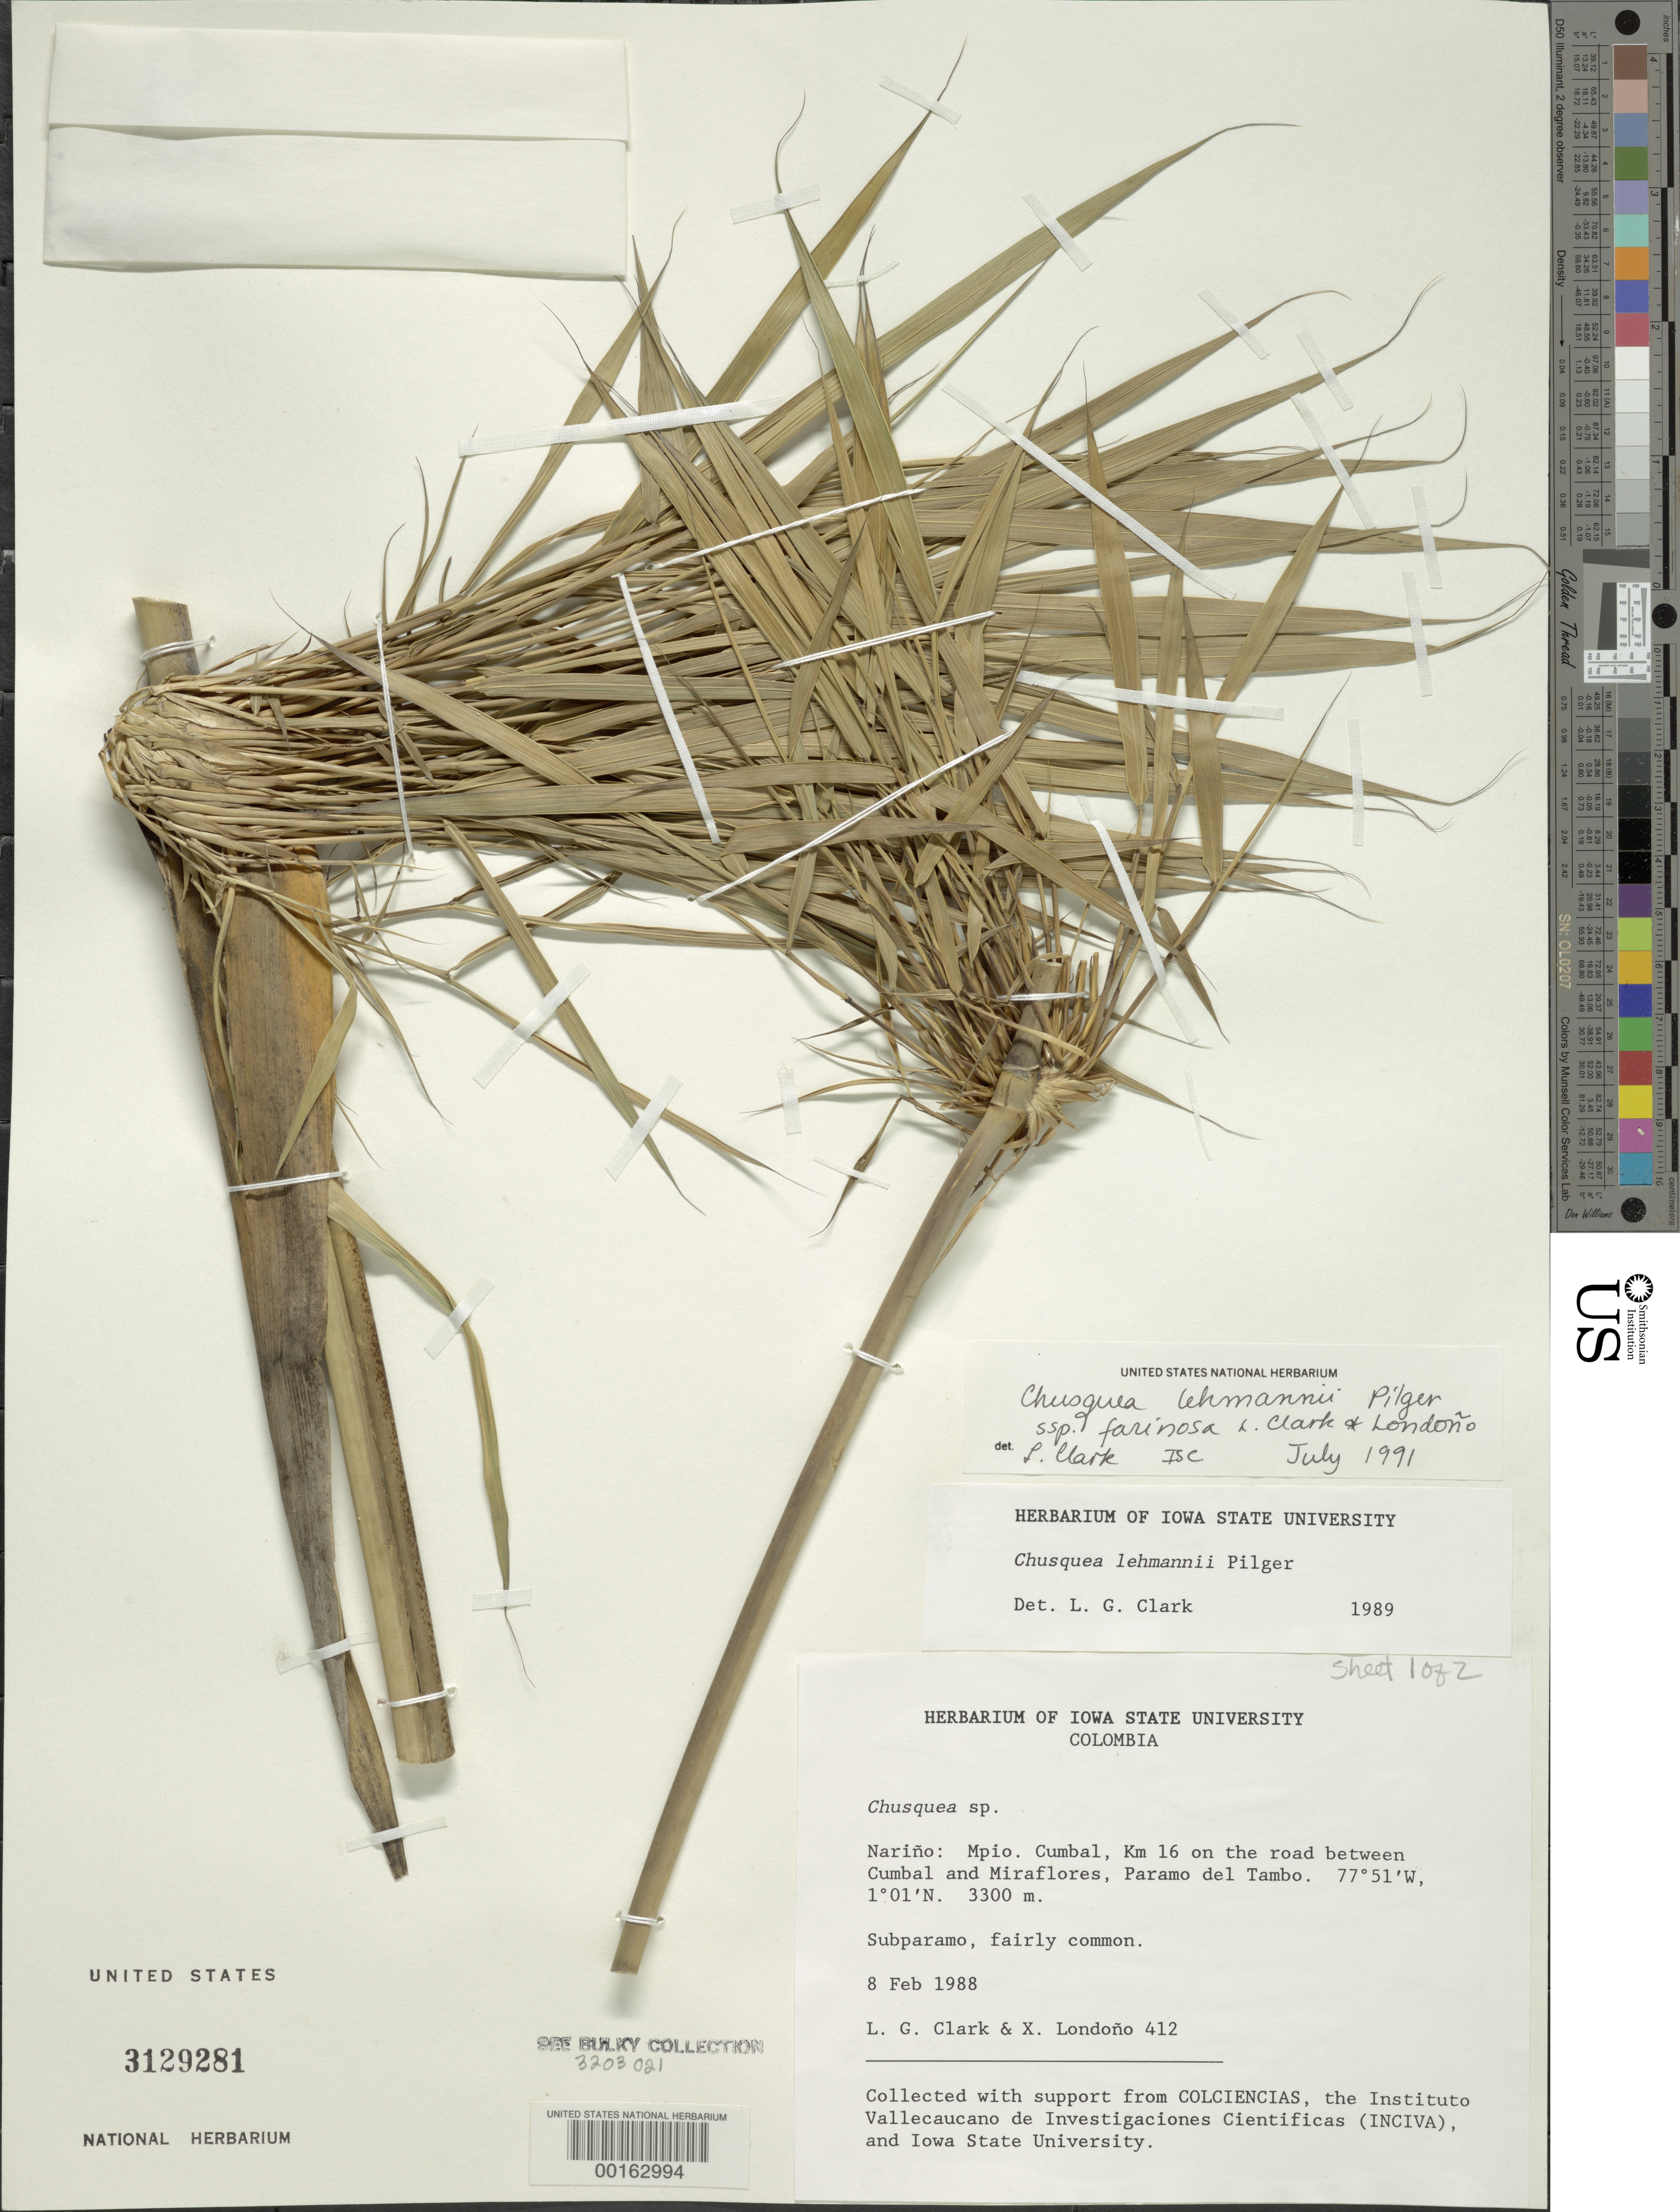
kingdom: Plantae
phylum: Tracheophyta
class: Liliopsida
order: Poales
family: Poaceae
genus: Chusquea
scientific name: Chusquea lehmannii subsp. farinosa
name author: L.G. Clark & Londoño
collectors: L. G. Clark & X. Londoño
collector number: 412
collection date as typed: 08 Feb 1988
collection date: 1988-02-08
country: Colombia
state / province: Nariño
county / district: Cumbal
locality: Km 16 on the road between Cumbal and Miraflores, Paramo del Tambo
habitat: Subparamo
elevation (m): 3300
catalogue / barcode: US 3129281